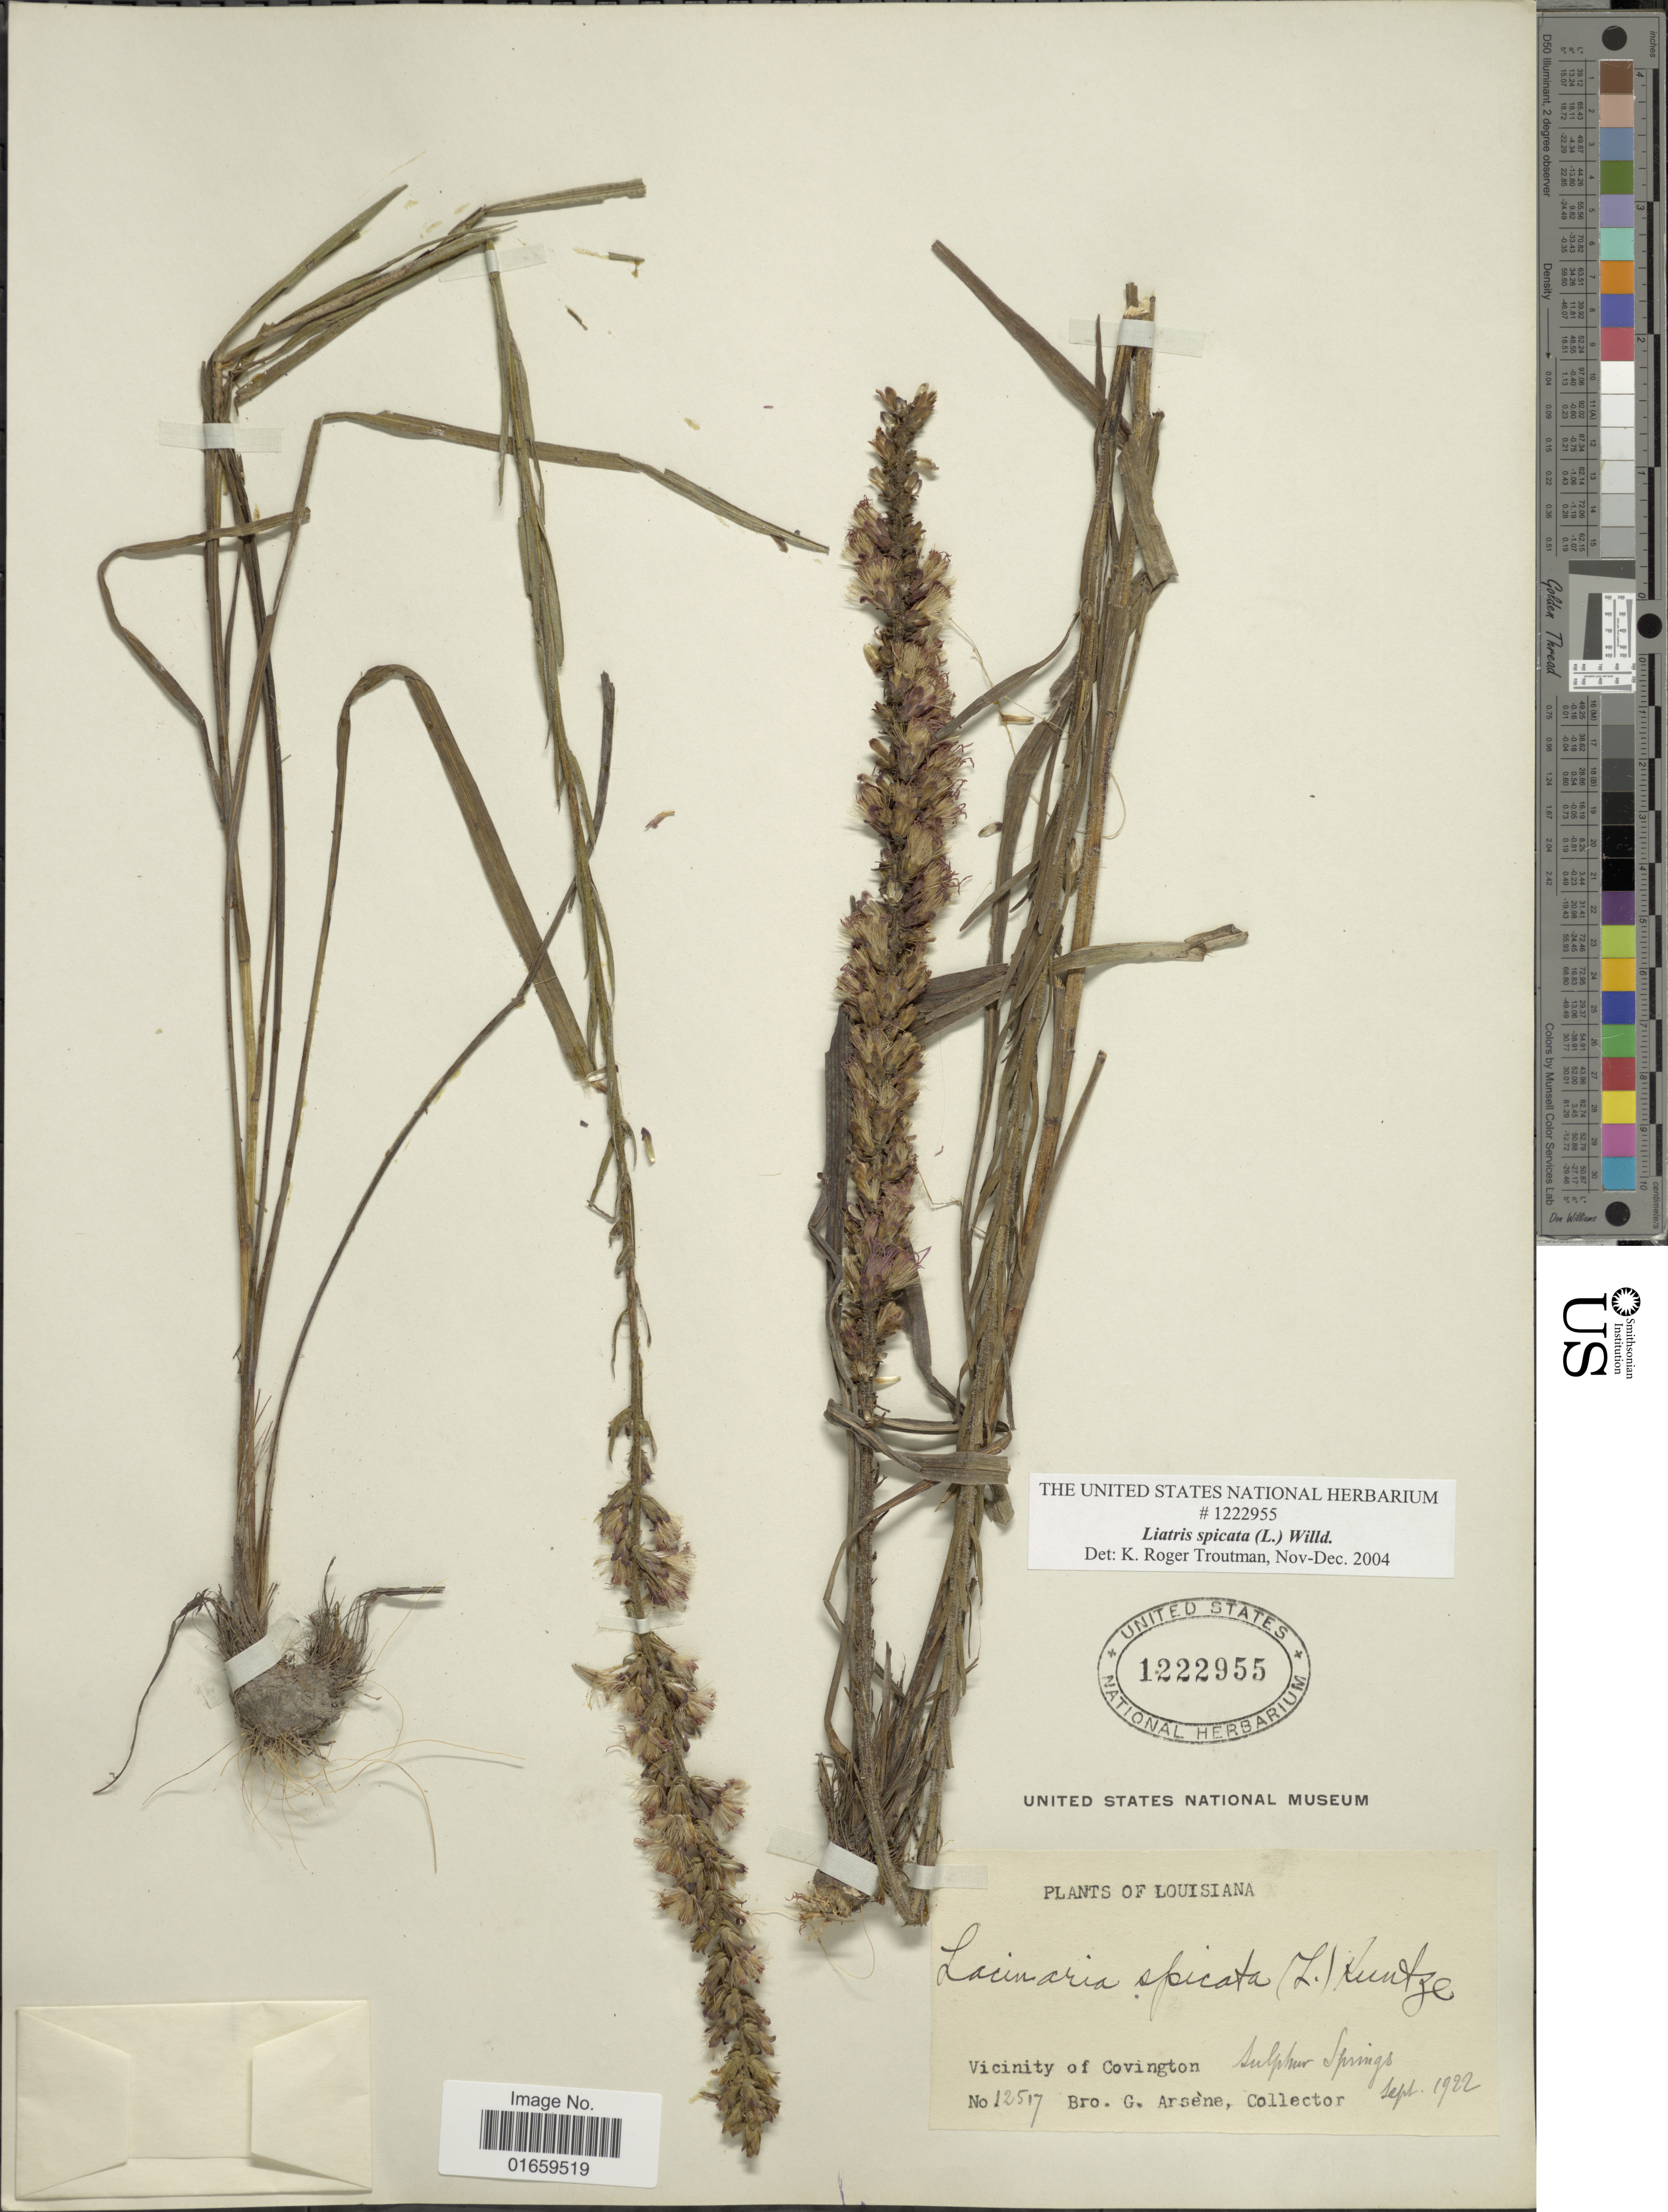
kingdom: Plantae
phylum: Tracheophyta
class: Magnoliopsida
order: Asterales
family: Asteraceae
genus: Liatris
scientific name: Liatris spicata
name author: (L.) Willd.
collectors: Bro. G. Arsène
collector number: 12517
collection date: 1922-09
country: United States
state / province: Louisiana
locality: Vicinity of Covington, Sulphur Springs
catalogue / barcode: US 1222955